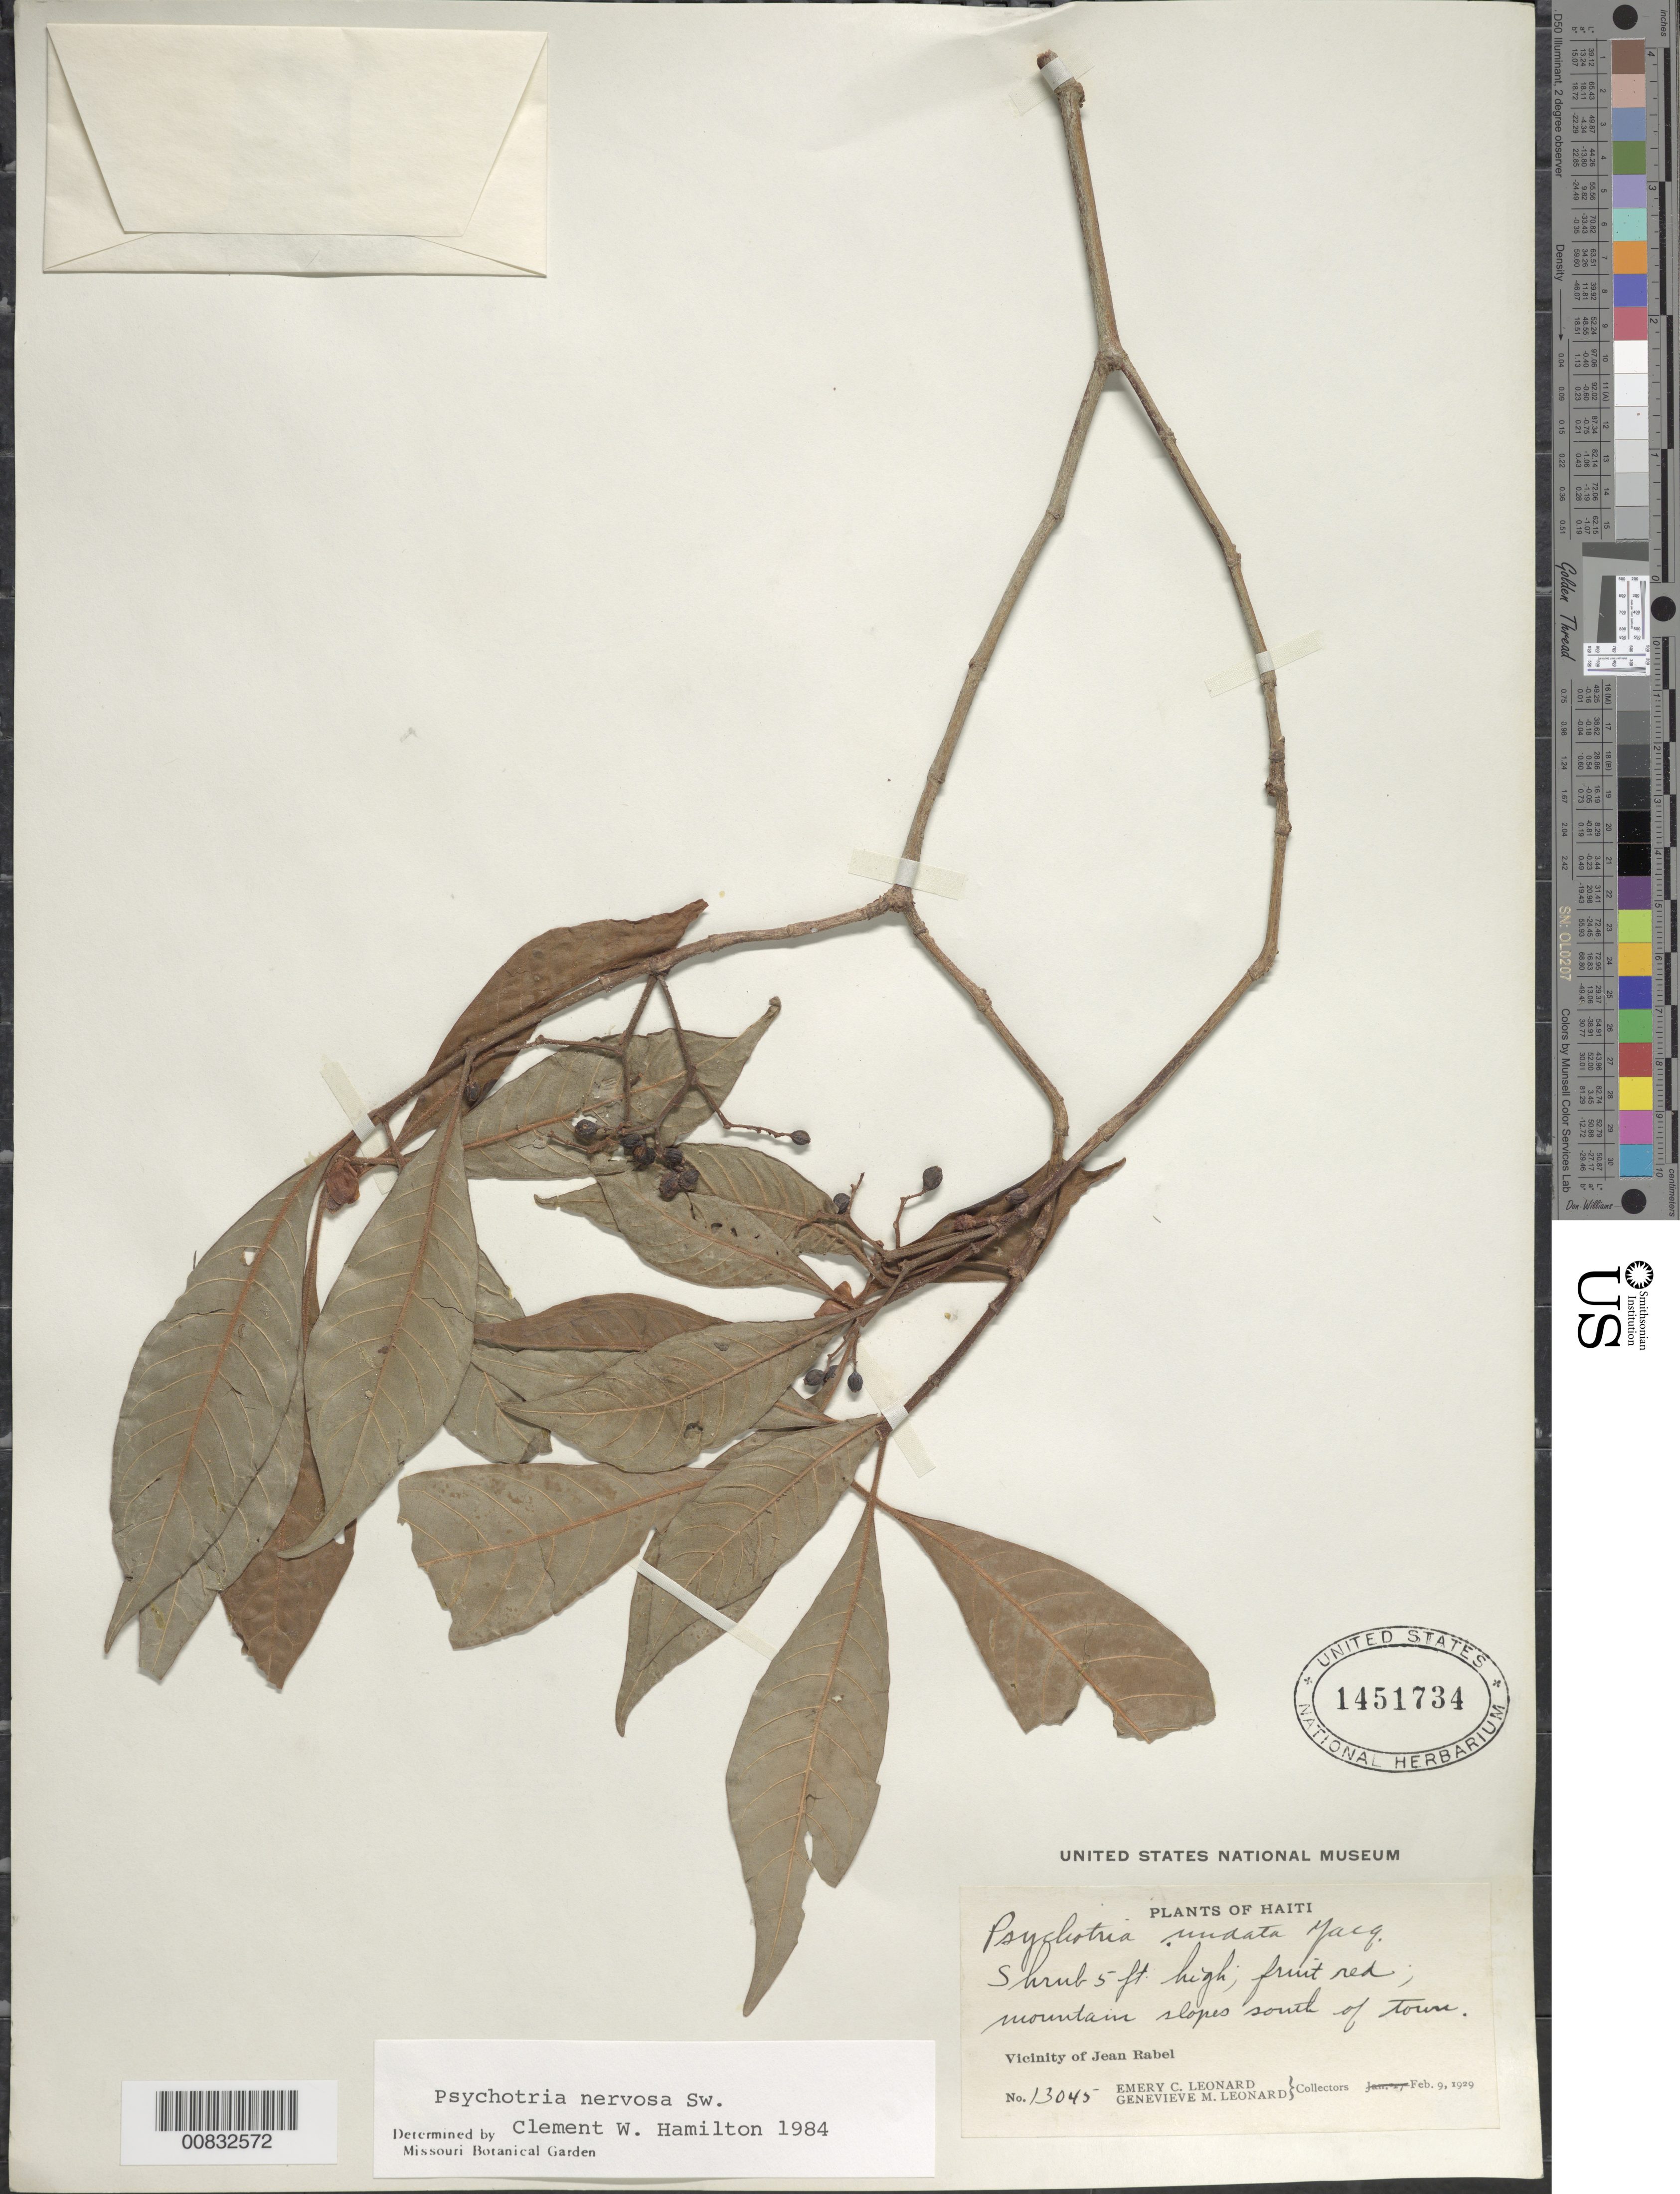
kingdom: Plantae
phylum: Tracheophyta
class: Magnoliopsida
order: Gentianales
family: Rubiaceae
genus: Psychotria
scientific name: Psychotria nervosa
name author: Sw.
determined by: Hamilton, C. W.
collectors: E. C. Leonard & G. M. Leonard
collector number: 13045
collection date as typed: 09 Feb 1929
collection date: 1929-02-09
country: Haiti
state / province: Nord-Ouest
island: Hispaniola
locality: Vicinity of Jean Rabel, S of town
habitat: Mountain slopes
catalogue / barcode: US 1451734